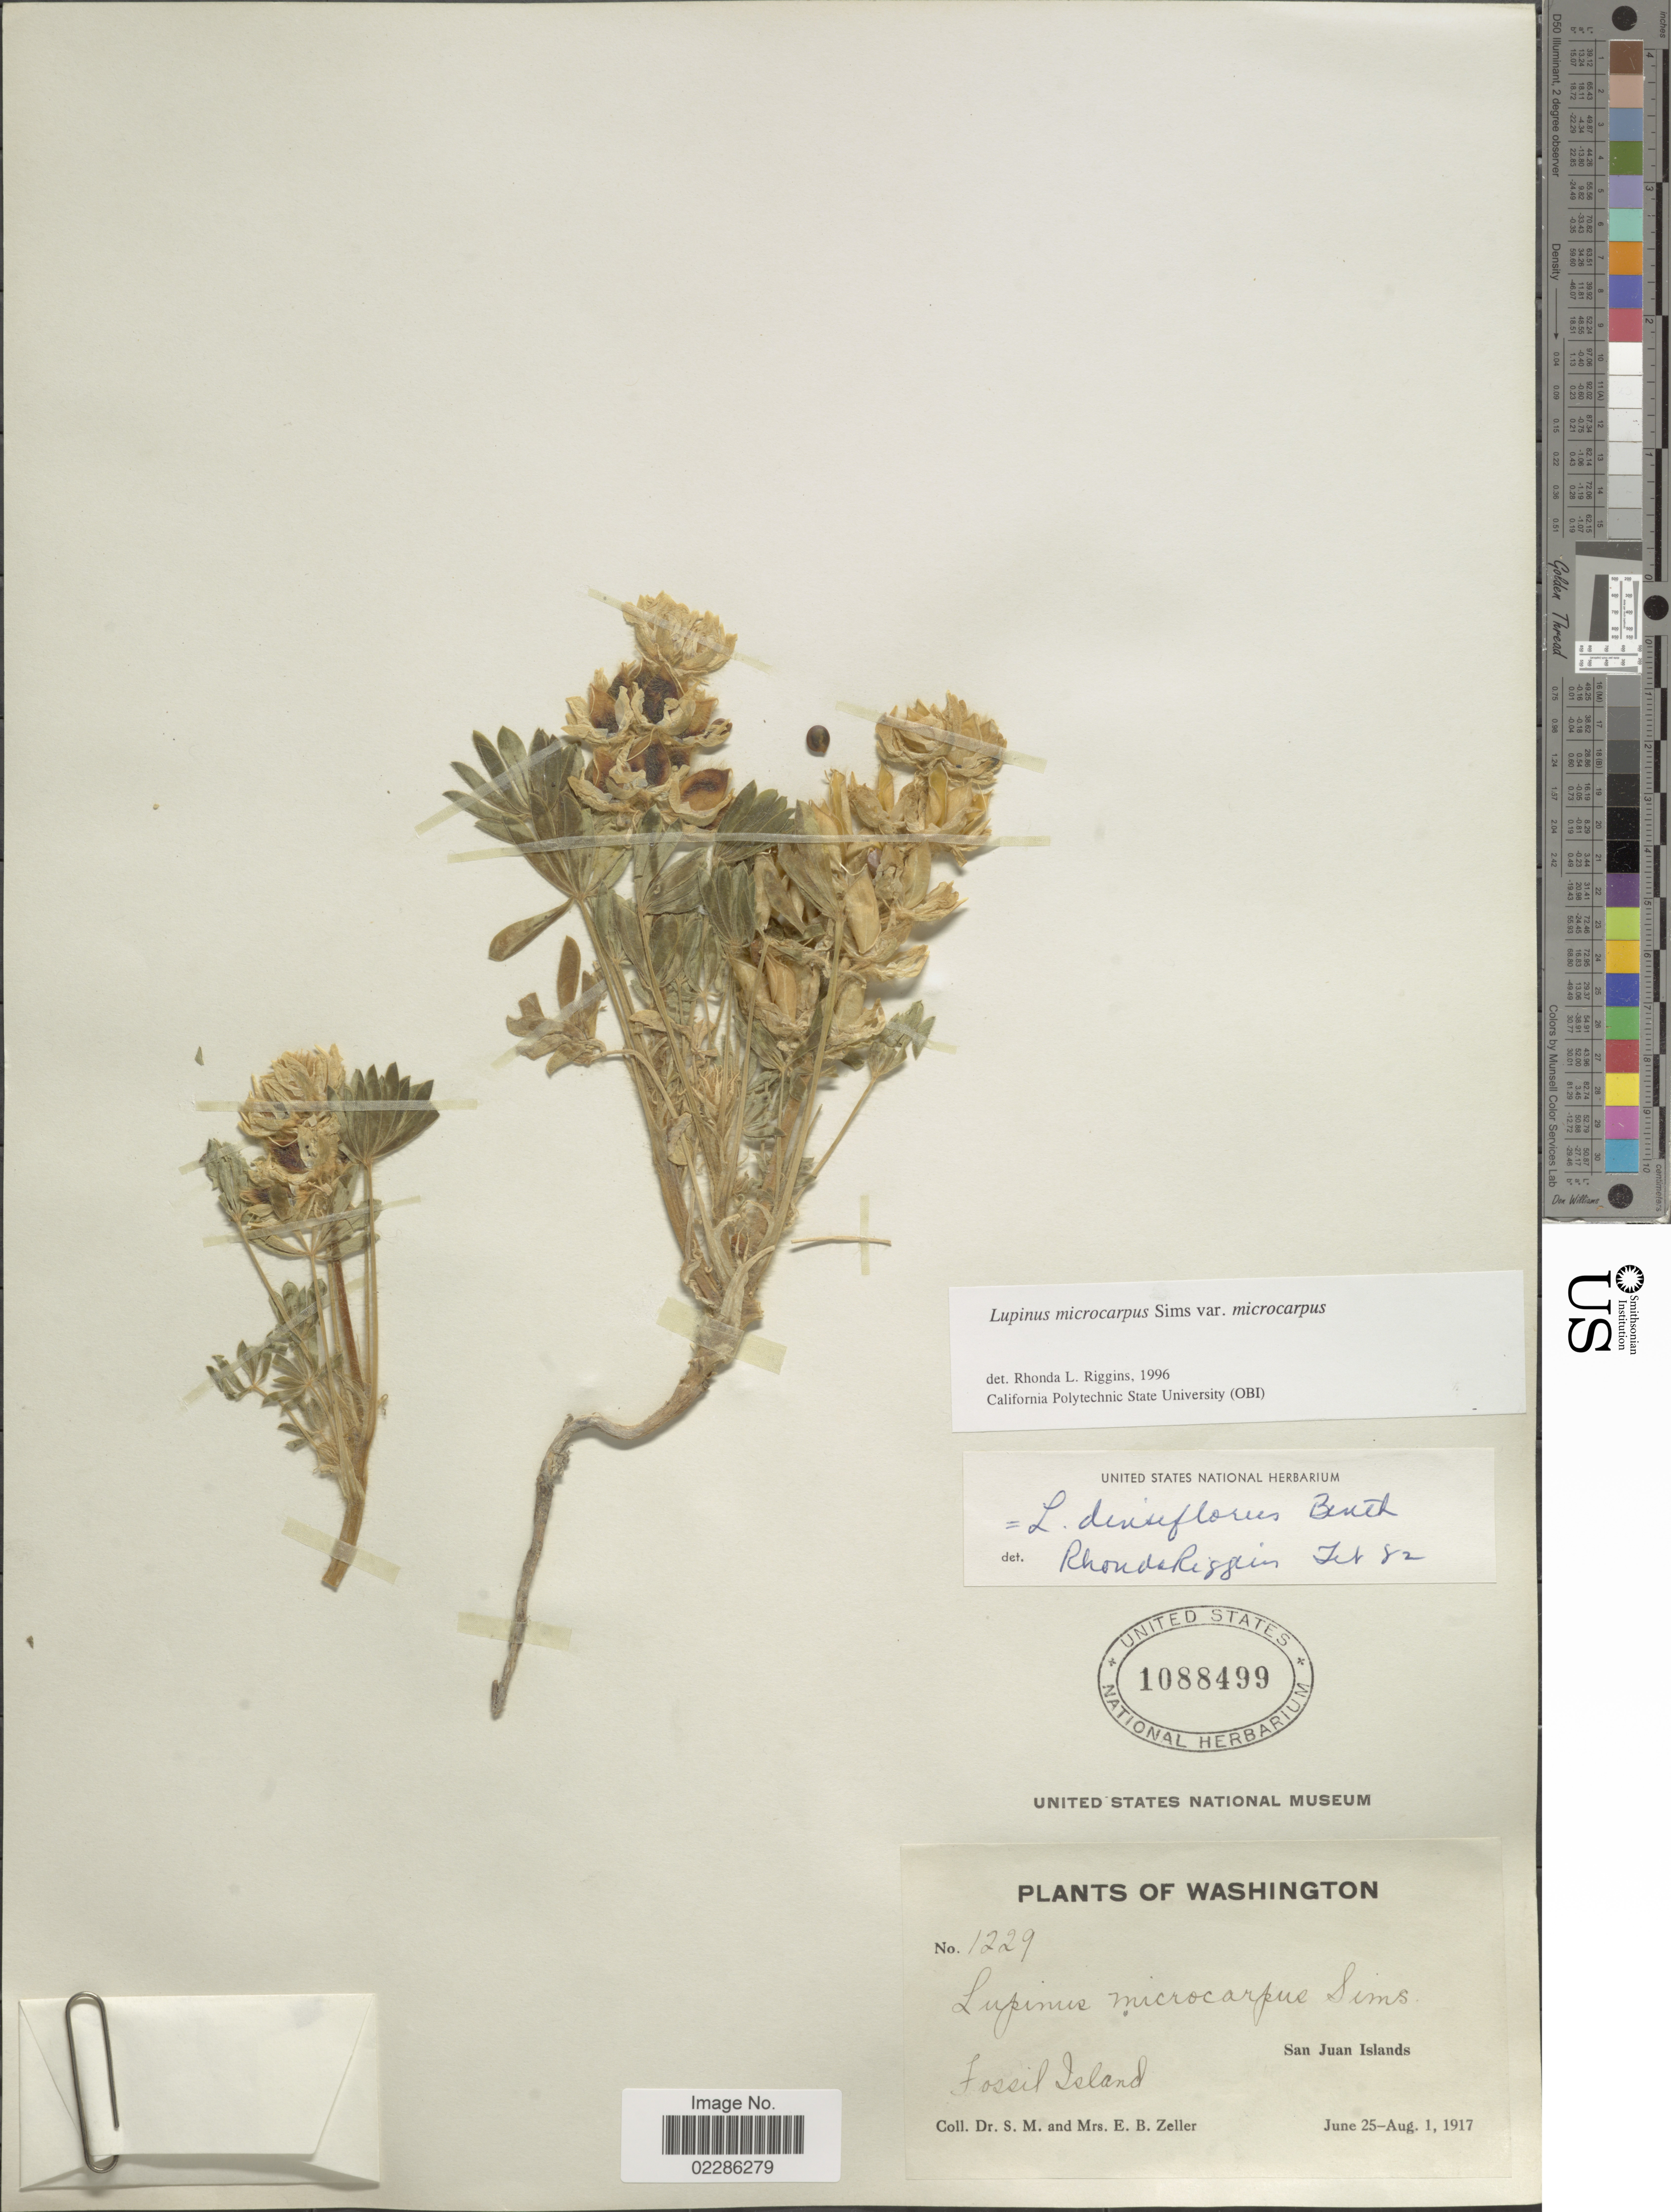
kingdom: Plantae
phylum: Tracheophyta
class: Magnoliopsida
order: Fabales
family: Fabaceae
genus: Lupinus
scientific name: Lupinus microcarpus var. microcarpus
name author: Sims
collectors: S. Zeller & E. Zeller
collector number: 1229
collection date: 1917-06-25/1917-08-01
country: United States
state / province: Washington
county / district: San Juan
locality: Fossil Island, San Juan Islands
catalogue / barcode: US 1088499